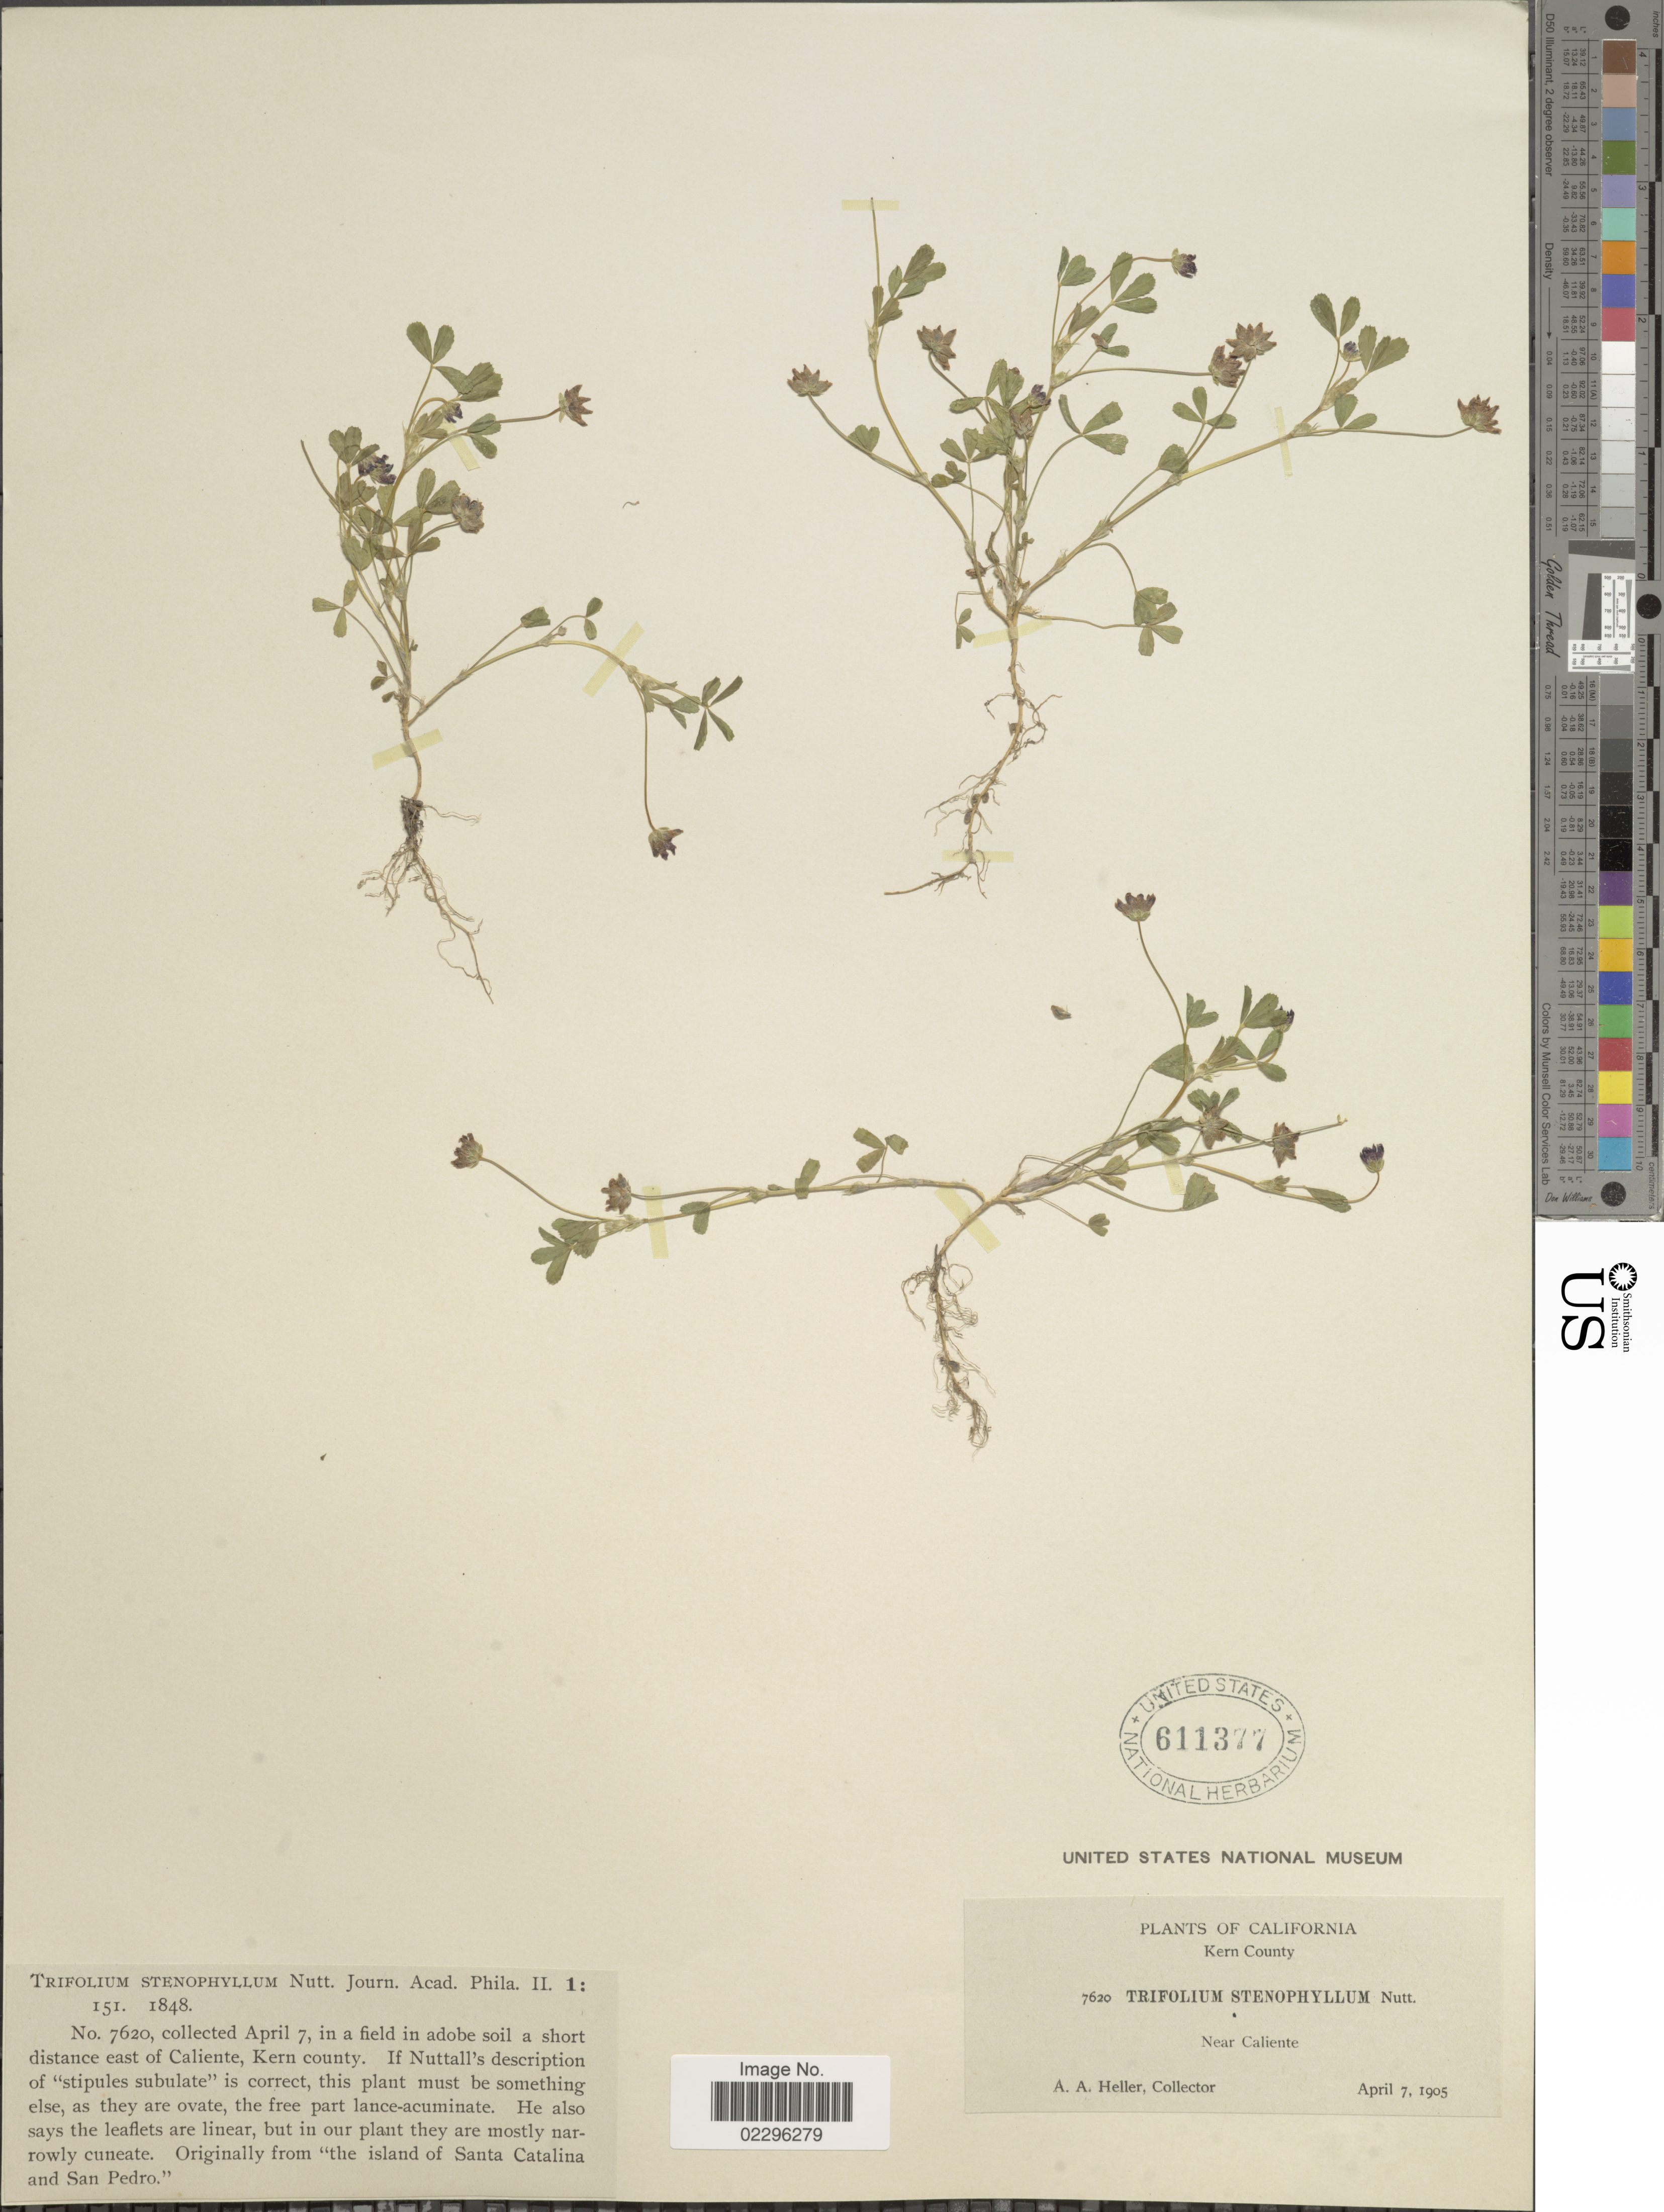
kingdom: Plantae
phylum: Tracheophyta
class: Magnoliopsida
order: Fabales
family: Fabaceae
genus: Trifolium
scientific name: Trifolium depauperatum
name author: Desv.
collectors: A. A. Heller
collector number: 7620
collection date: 1905-04-07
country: United States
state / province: California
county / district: Kern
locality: Kern County. Near Caliente. In a field in adobe soil a short distance east of Caliente.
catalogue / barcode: US 611377